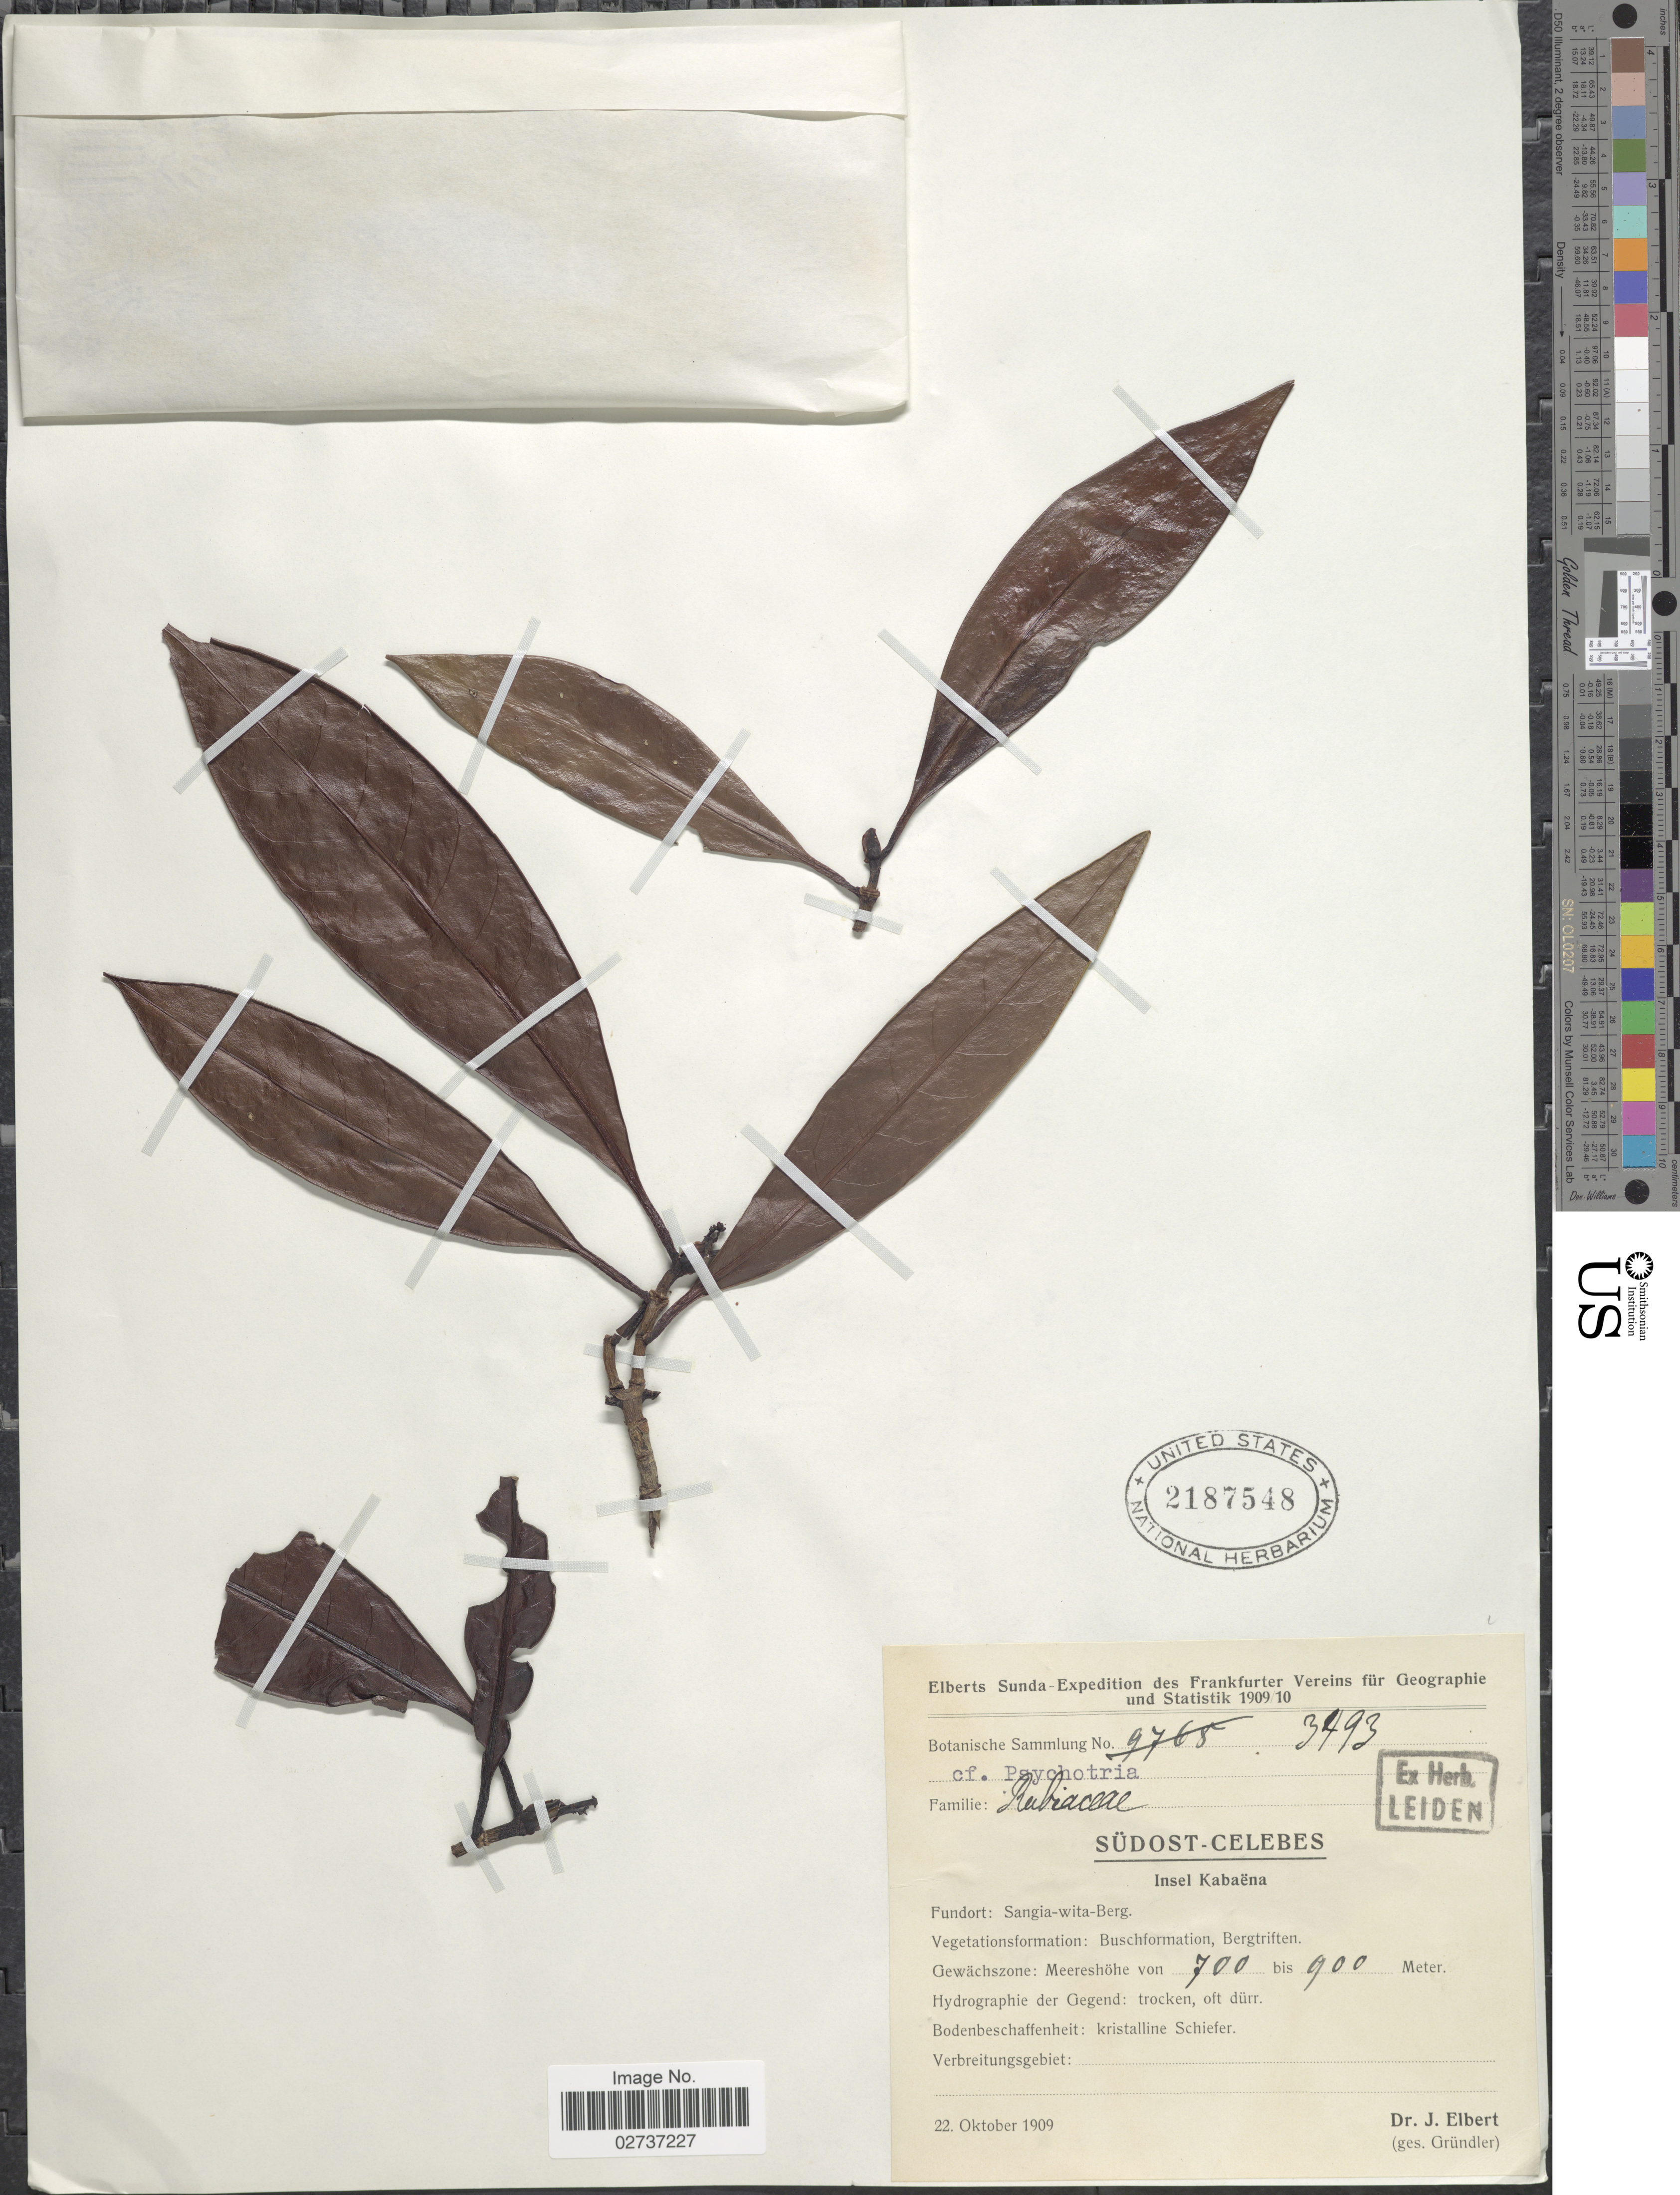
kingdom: Plantae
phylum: Tracheophyta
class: Magnoliopsida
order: Gentianales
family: Rubiaceae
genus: Psychotria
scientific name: Psychotria sp.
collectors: J. Elbert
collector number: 3493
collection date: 1909-10-22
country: Indonesia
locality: Sudost-Celebes, Insel Kabaena, Sangia-wita-Berg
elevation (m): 700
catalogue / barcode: US 2187548